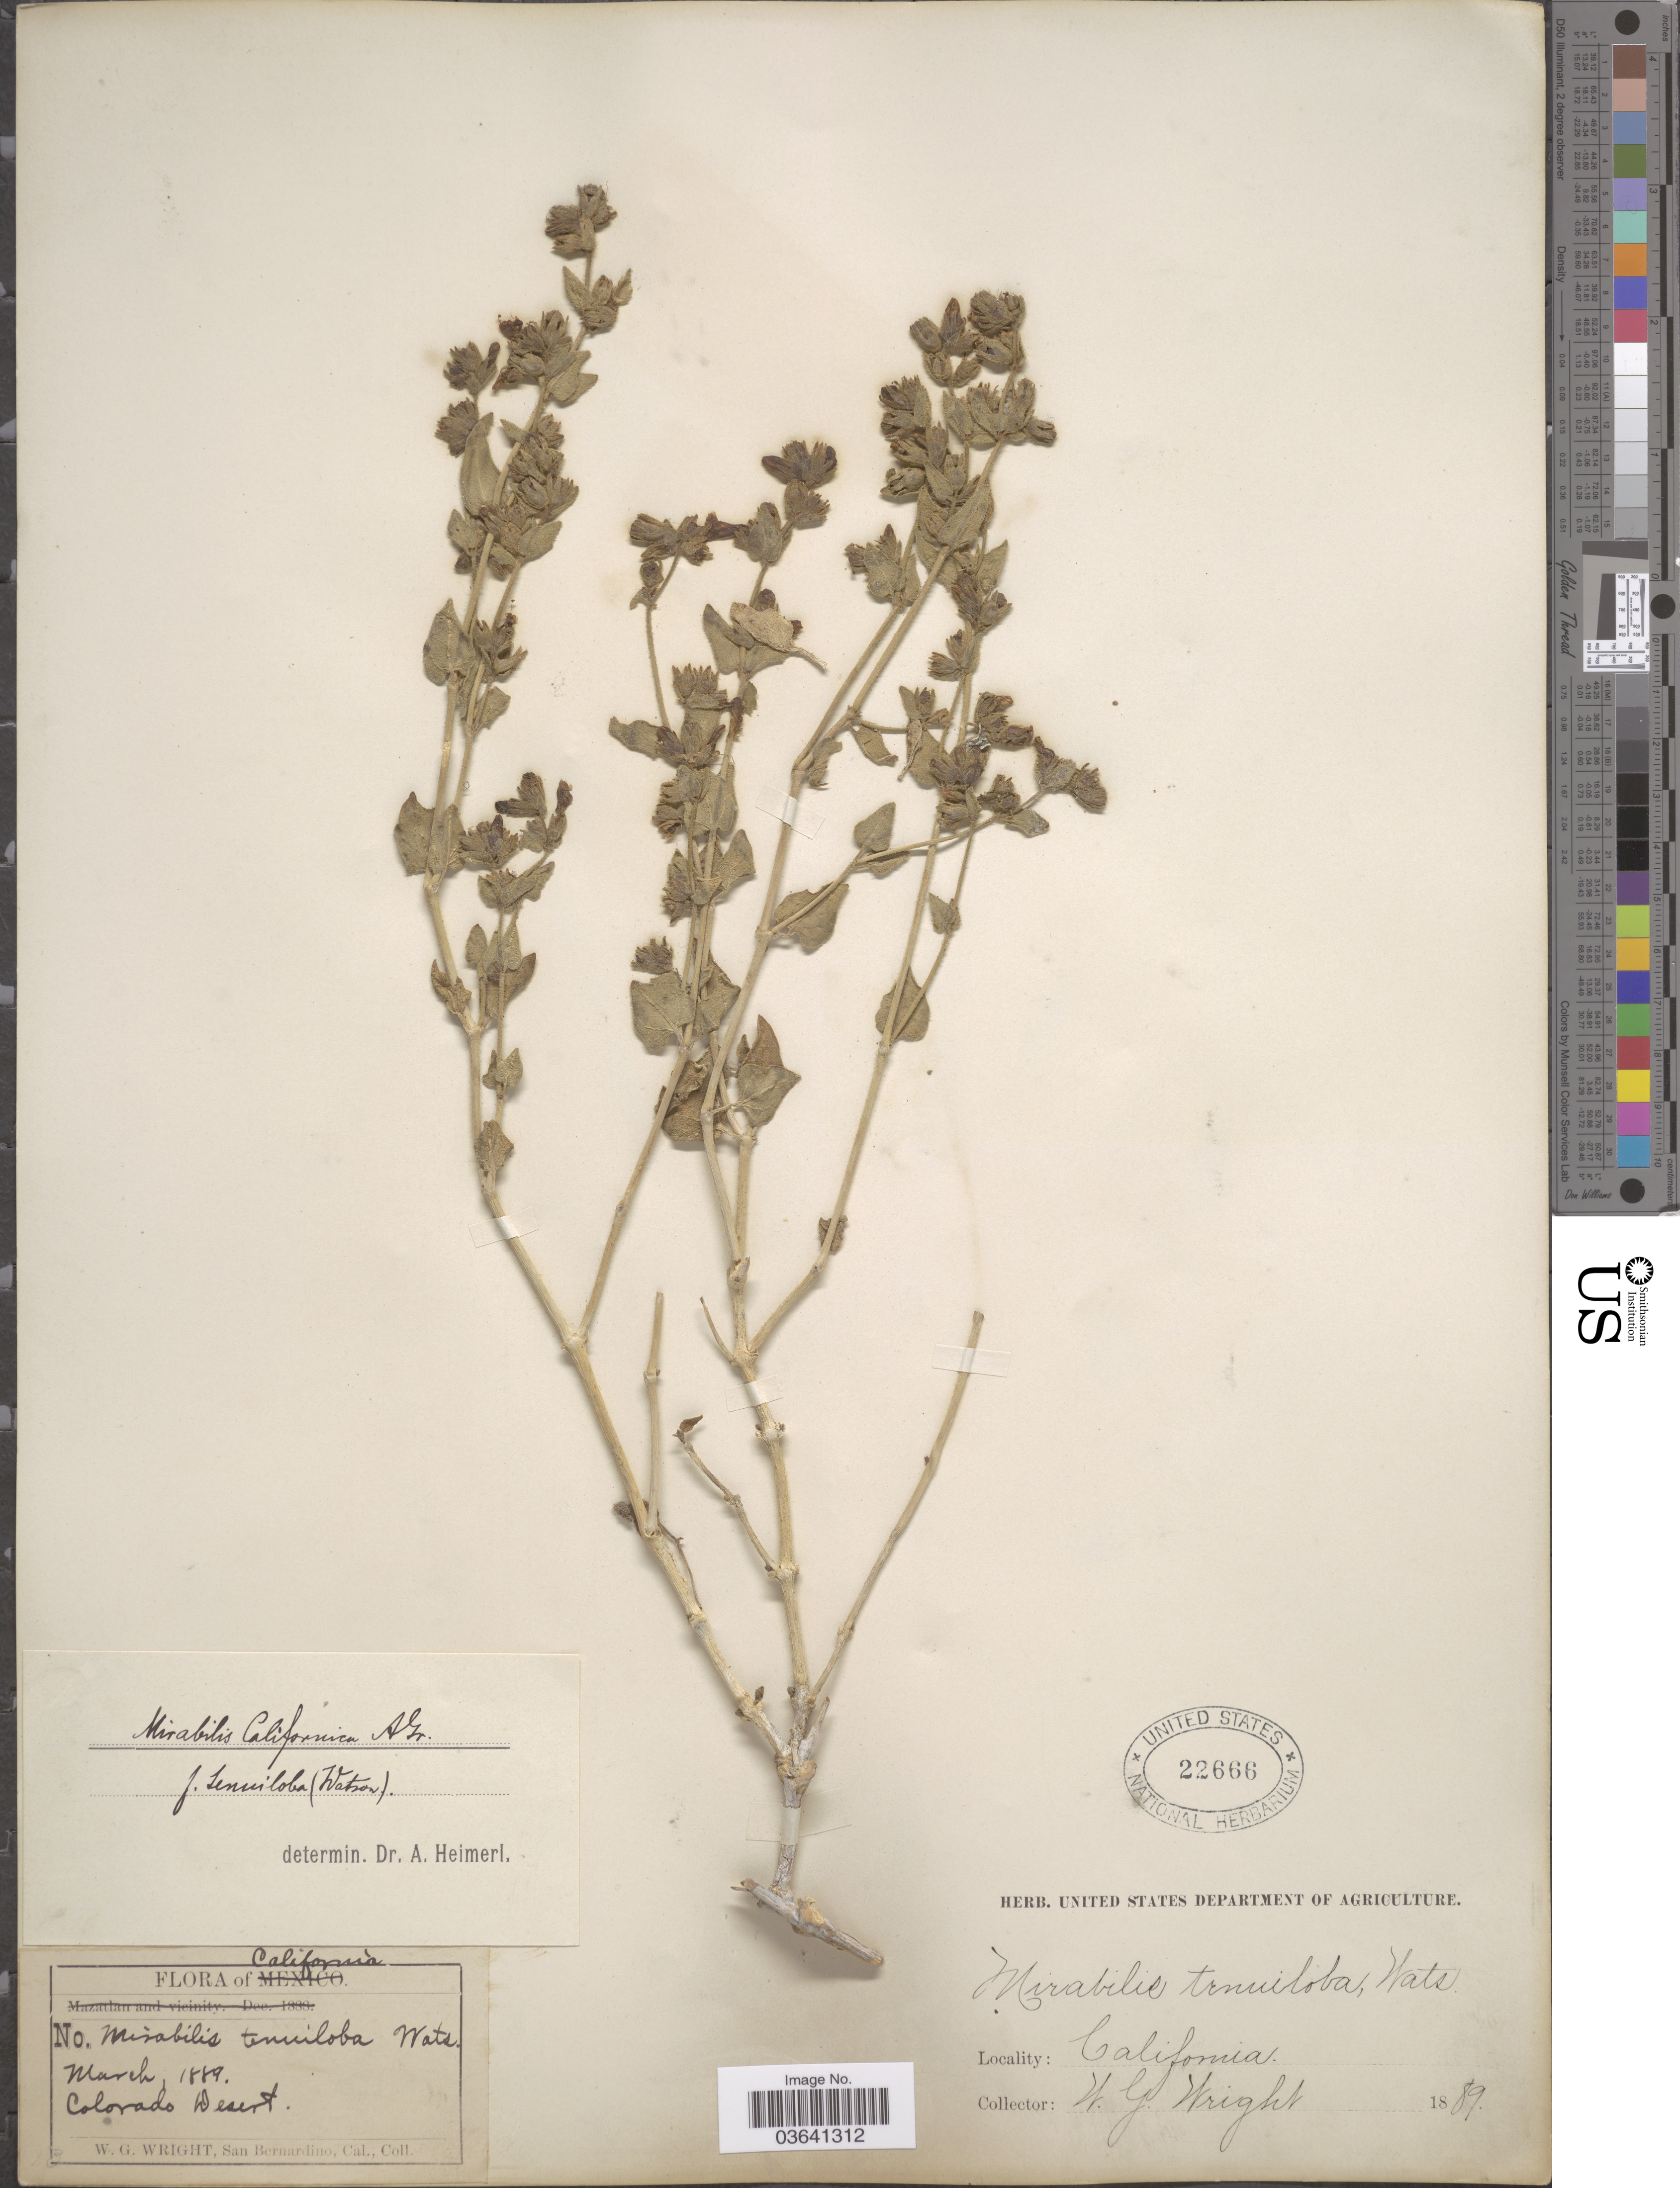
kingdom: Plantae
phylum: Tracheophyta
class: Magnoliopsida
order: Caryophyllales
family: Nyctaginaceae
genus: Mirabilis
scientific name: Mirabilis sp.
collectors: W. G. Wright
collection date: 1889-03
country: United States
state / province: California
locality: Colorado Desert.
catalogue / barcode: US 22666